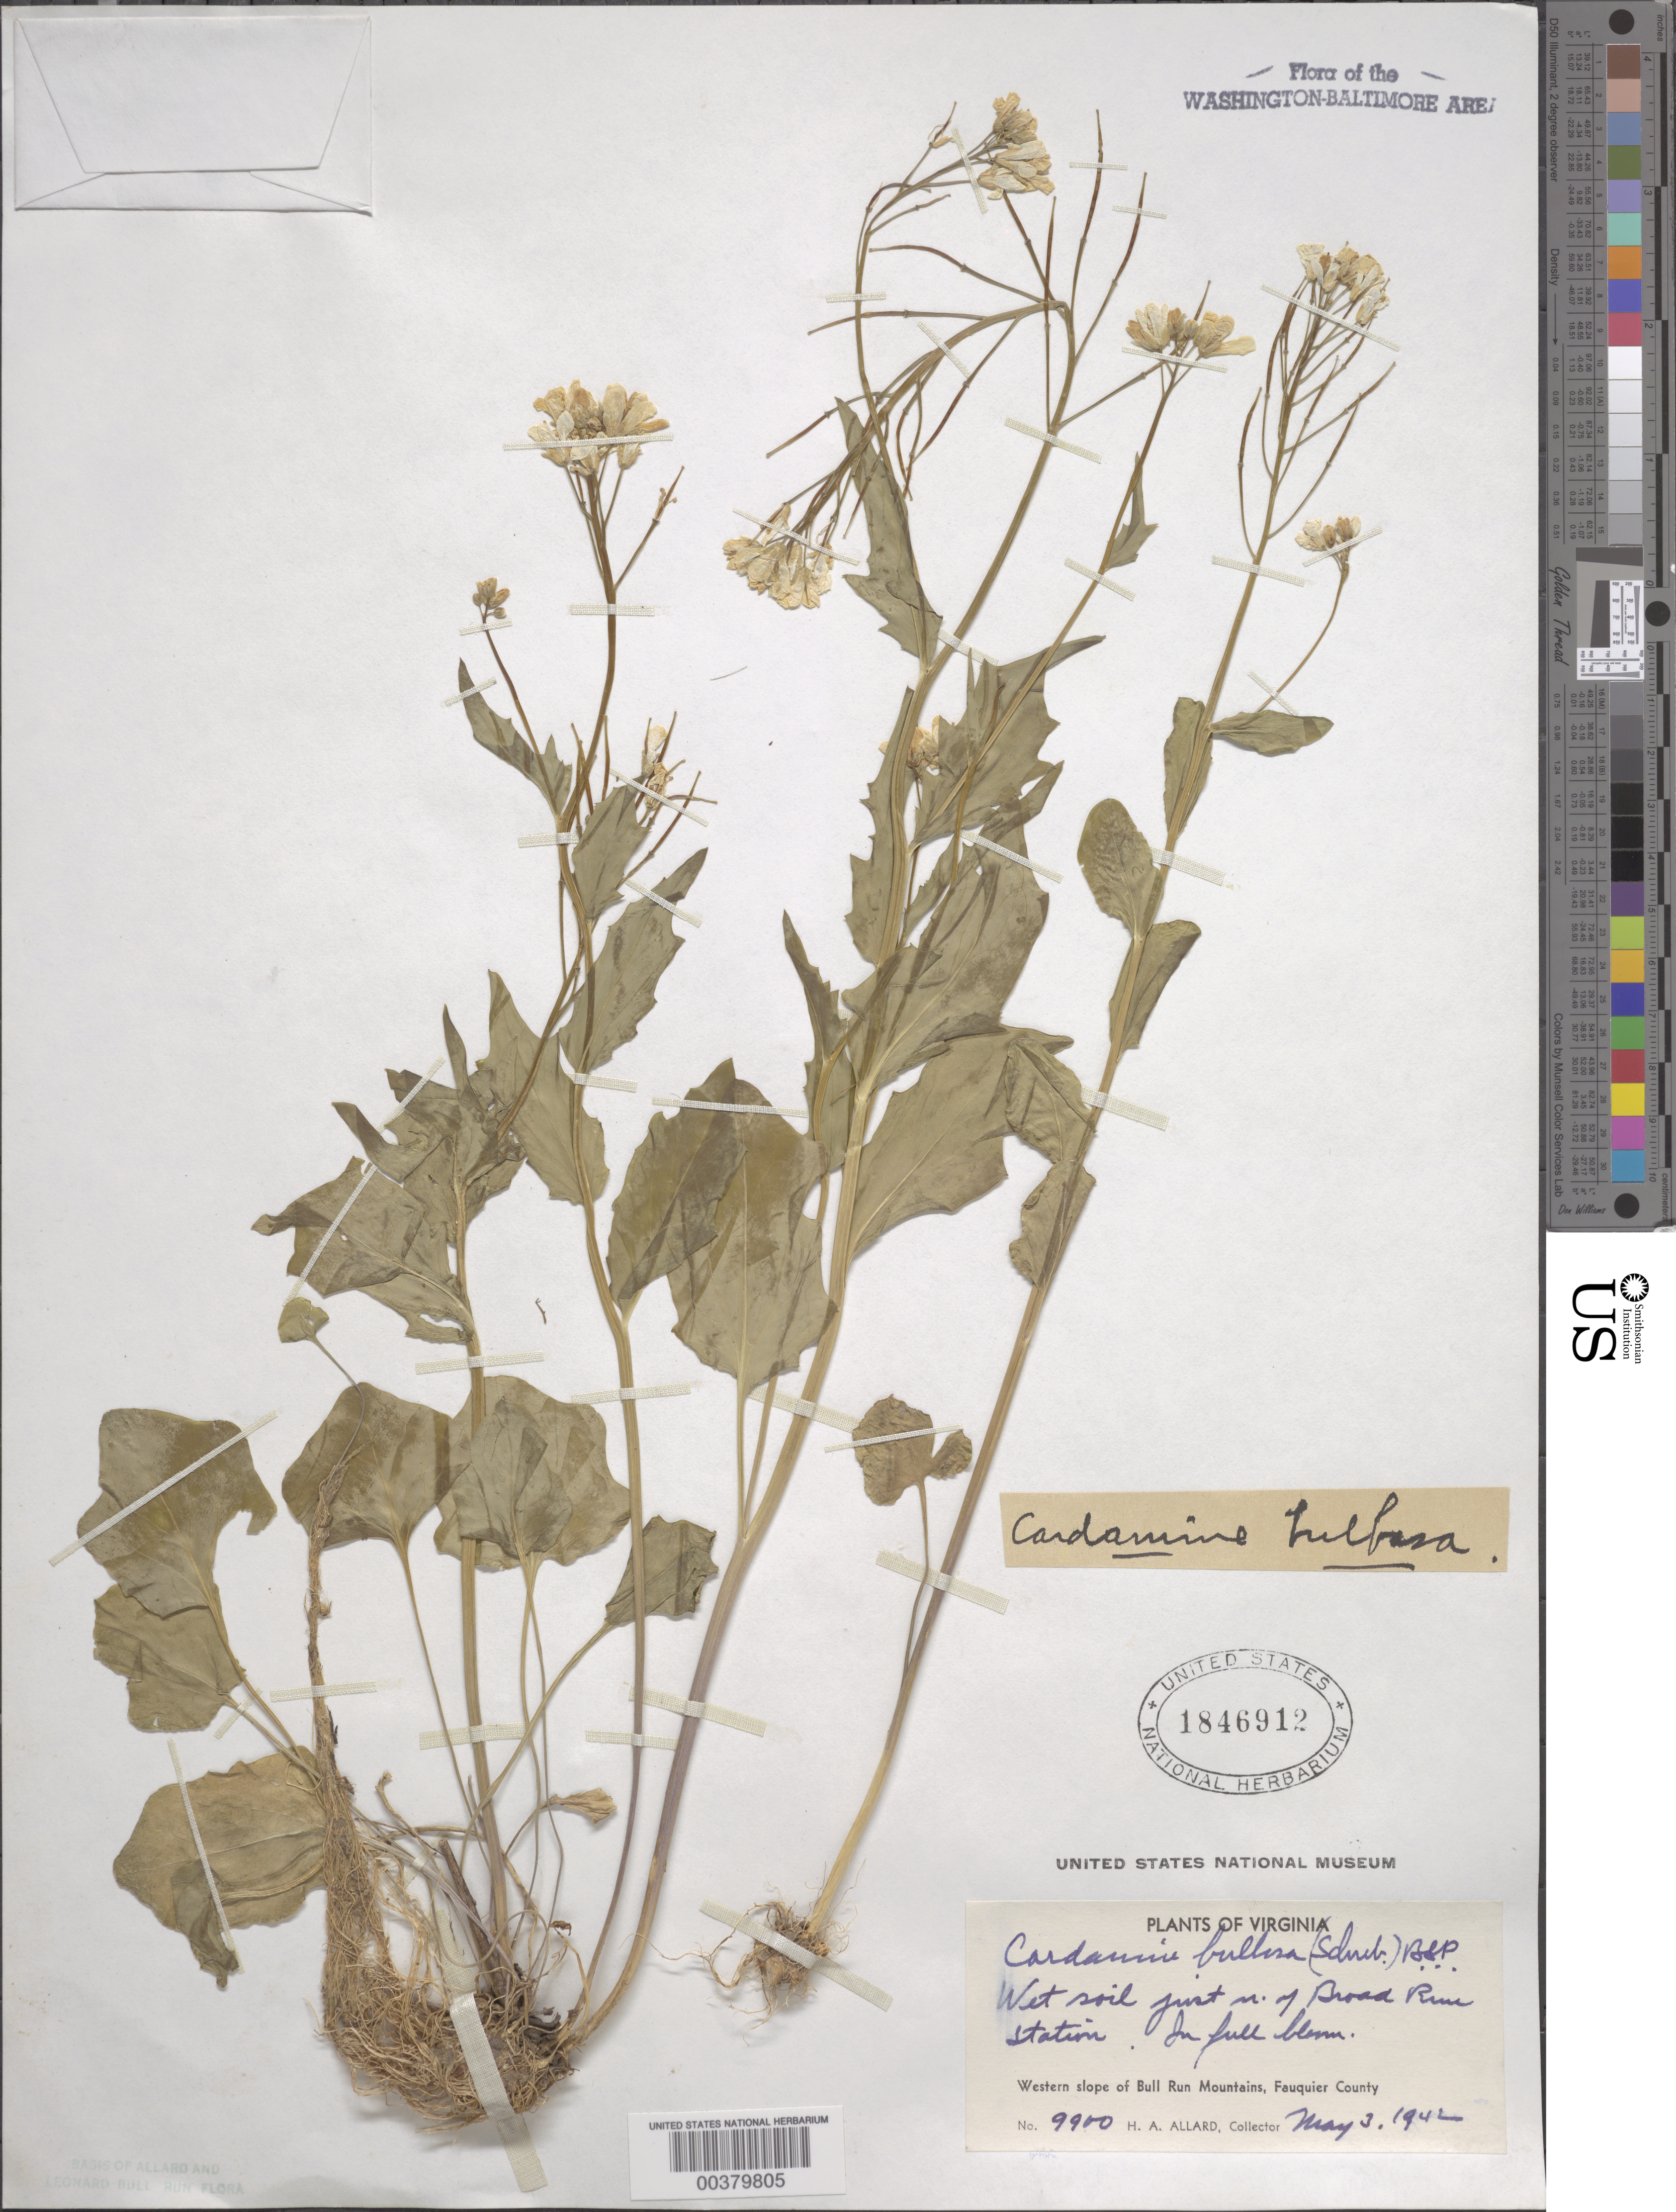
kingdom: Plantae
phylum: Tracheophyta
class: Magnoliopsida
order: Brassicales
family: Brassicaceae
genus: Cardamine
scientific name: Cardamine bulbosa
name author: (Schreb. ex Muhl.) Britton et al.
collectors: H. A. Allard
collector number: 9900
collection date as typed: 03 May 1942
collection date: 1942-05-03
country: United States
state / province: Virginia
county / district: Fauquier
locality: North of Broad Run Station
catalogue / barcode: US 1846912